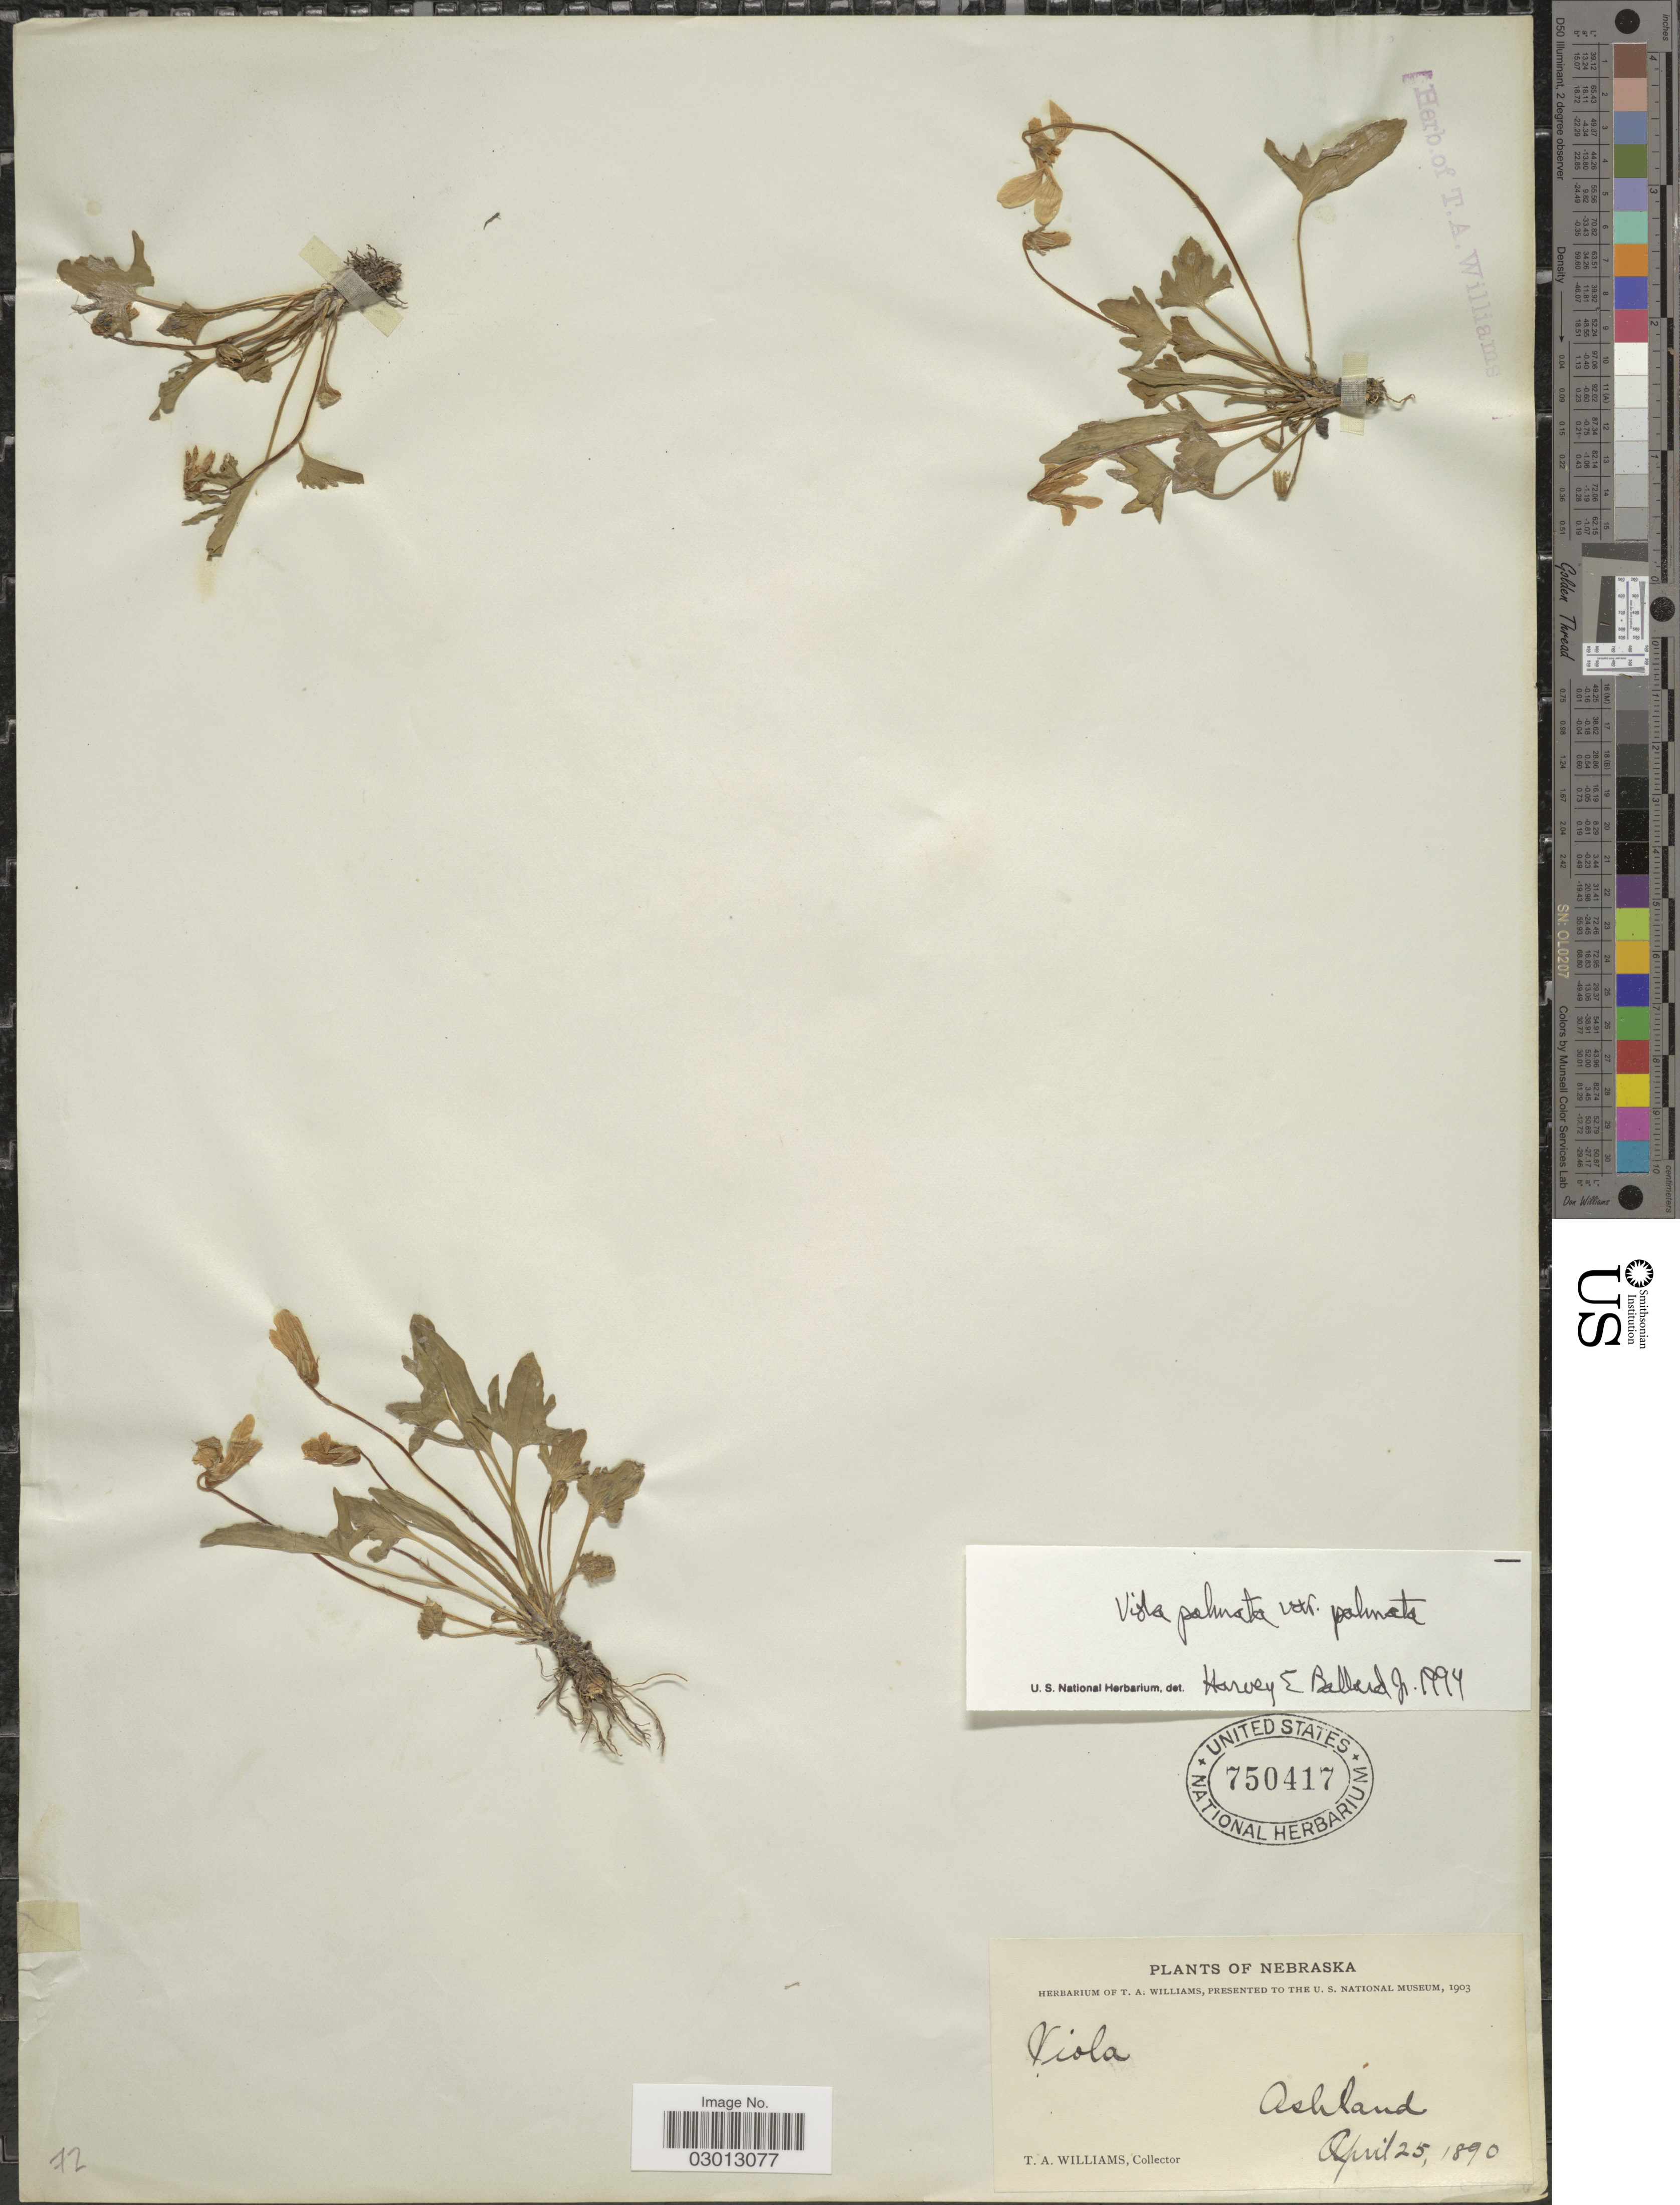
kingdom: Plantae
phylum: Tracheophyta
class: Magnoliopsida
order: Malpighiales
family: Violaceae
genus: Viola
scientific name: Viola pedatifida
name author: G. Don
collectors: T. Williams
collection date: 1890-04-25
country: United States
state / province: Nebraska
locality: Ashland.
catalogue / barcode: US 750417